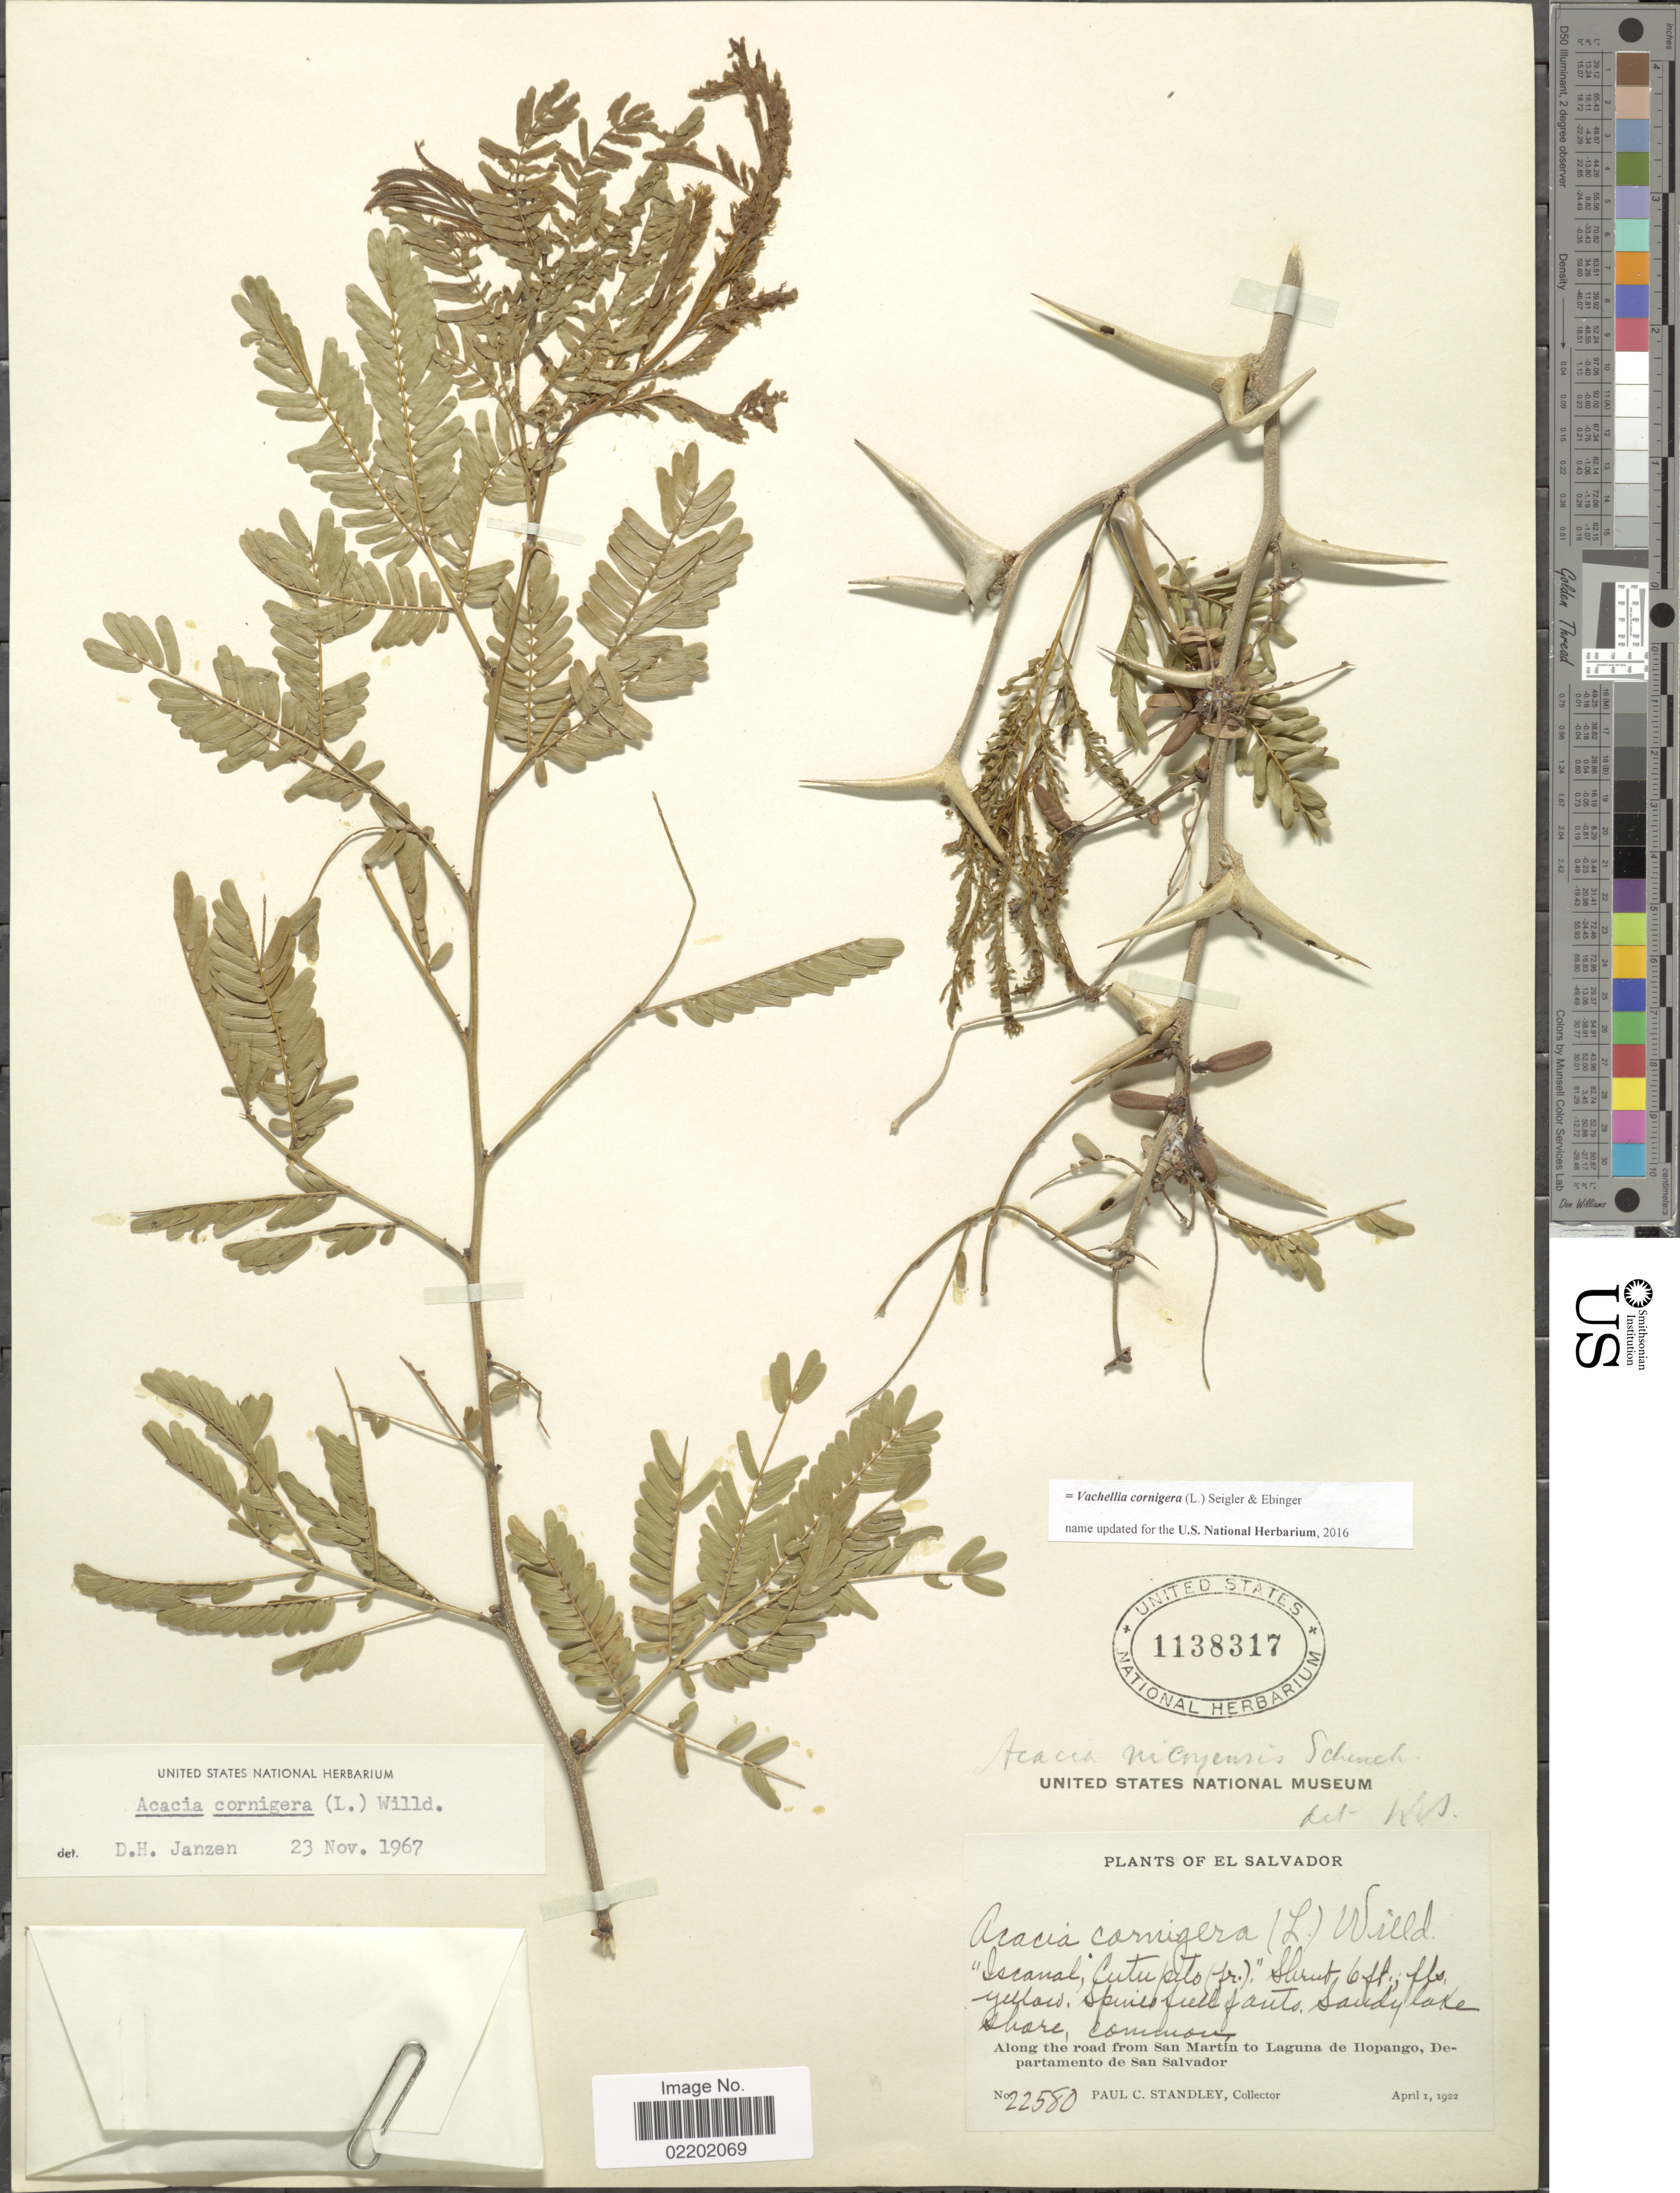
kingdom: Plantae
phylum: Tracheophyta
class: Magnoliopsida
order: Fabales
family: Fabaceae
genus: Vachellia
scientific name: Vachellia cornigera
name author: (L.) Seigler & Ebinger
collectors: P. C. Standley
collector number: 22580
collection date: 1922-04-01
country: El Salvador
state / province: San Salvador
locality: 'Iscanal, Cutupito (fr)', Along the road from San Martin to Laguna de Ilopango, Departamento de San Salvador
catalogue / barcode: US 1138317